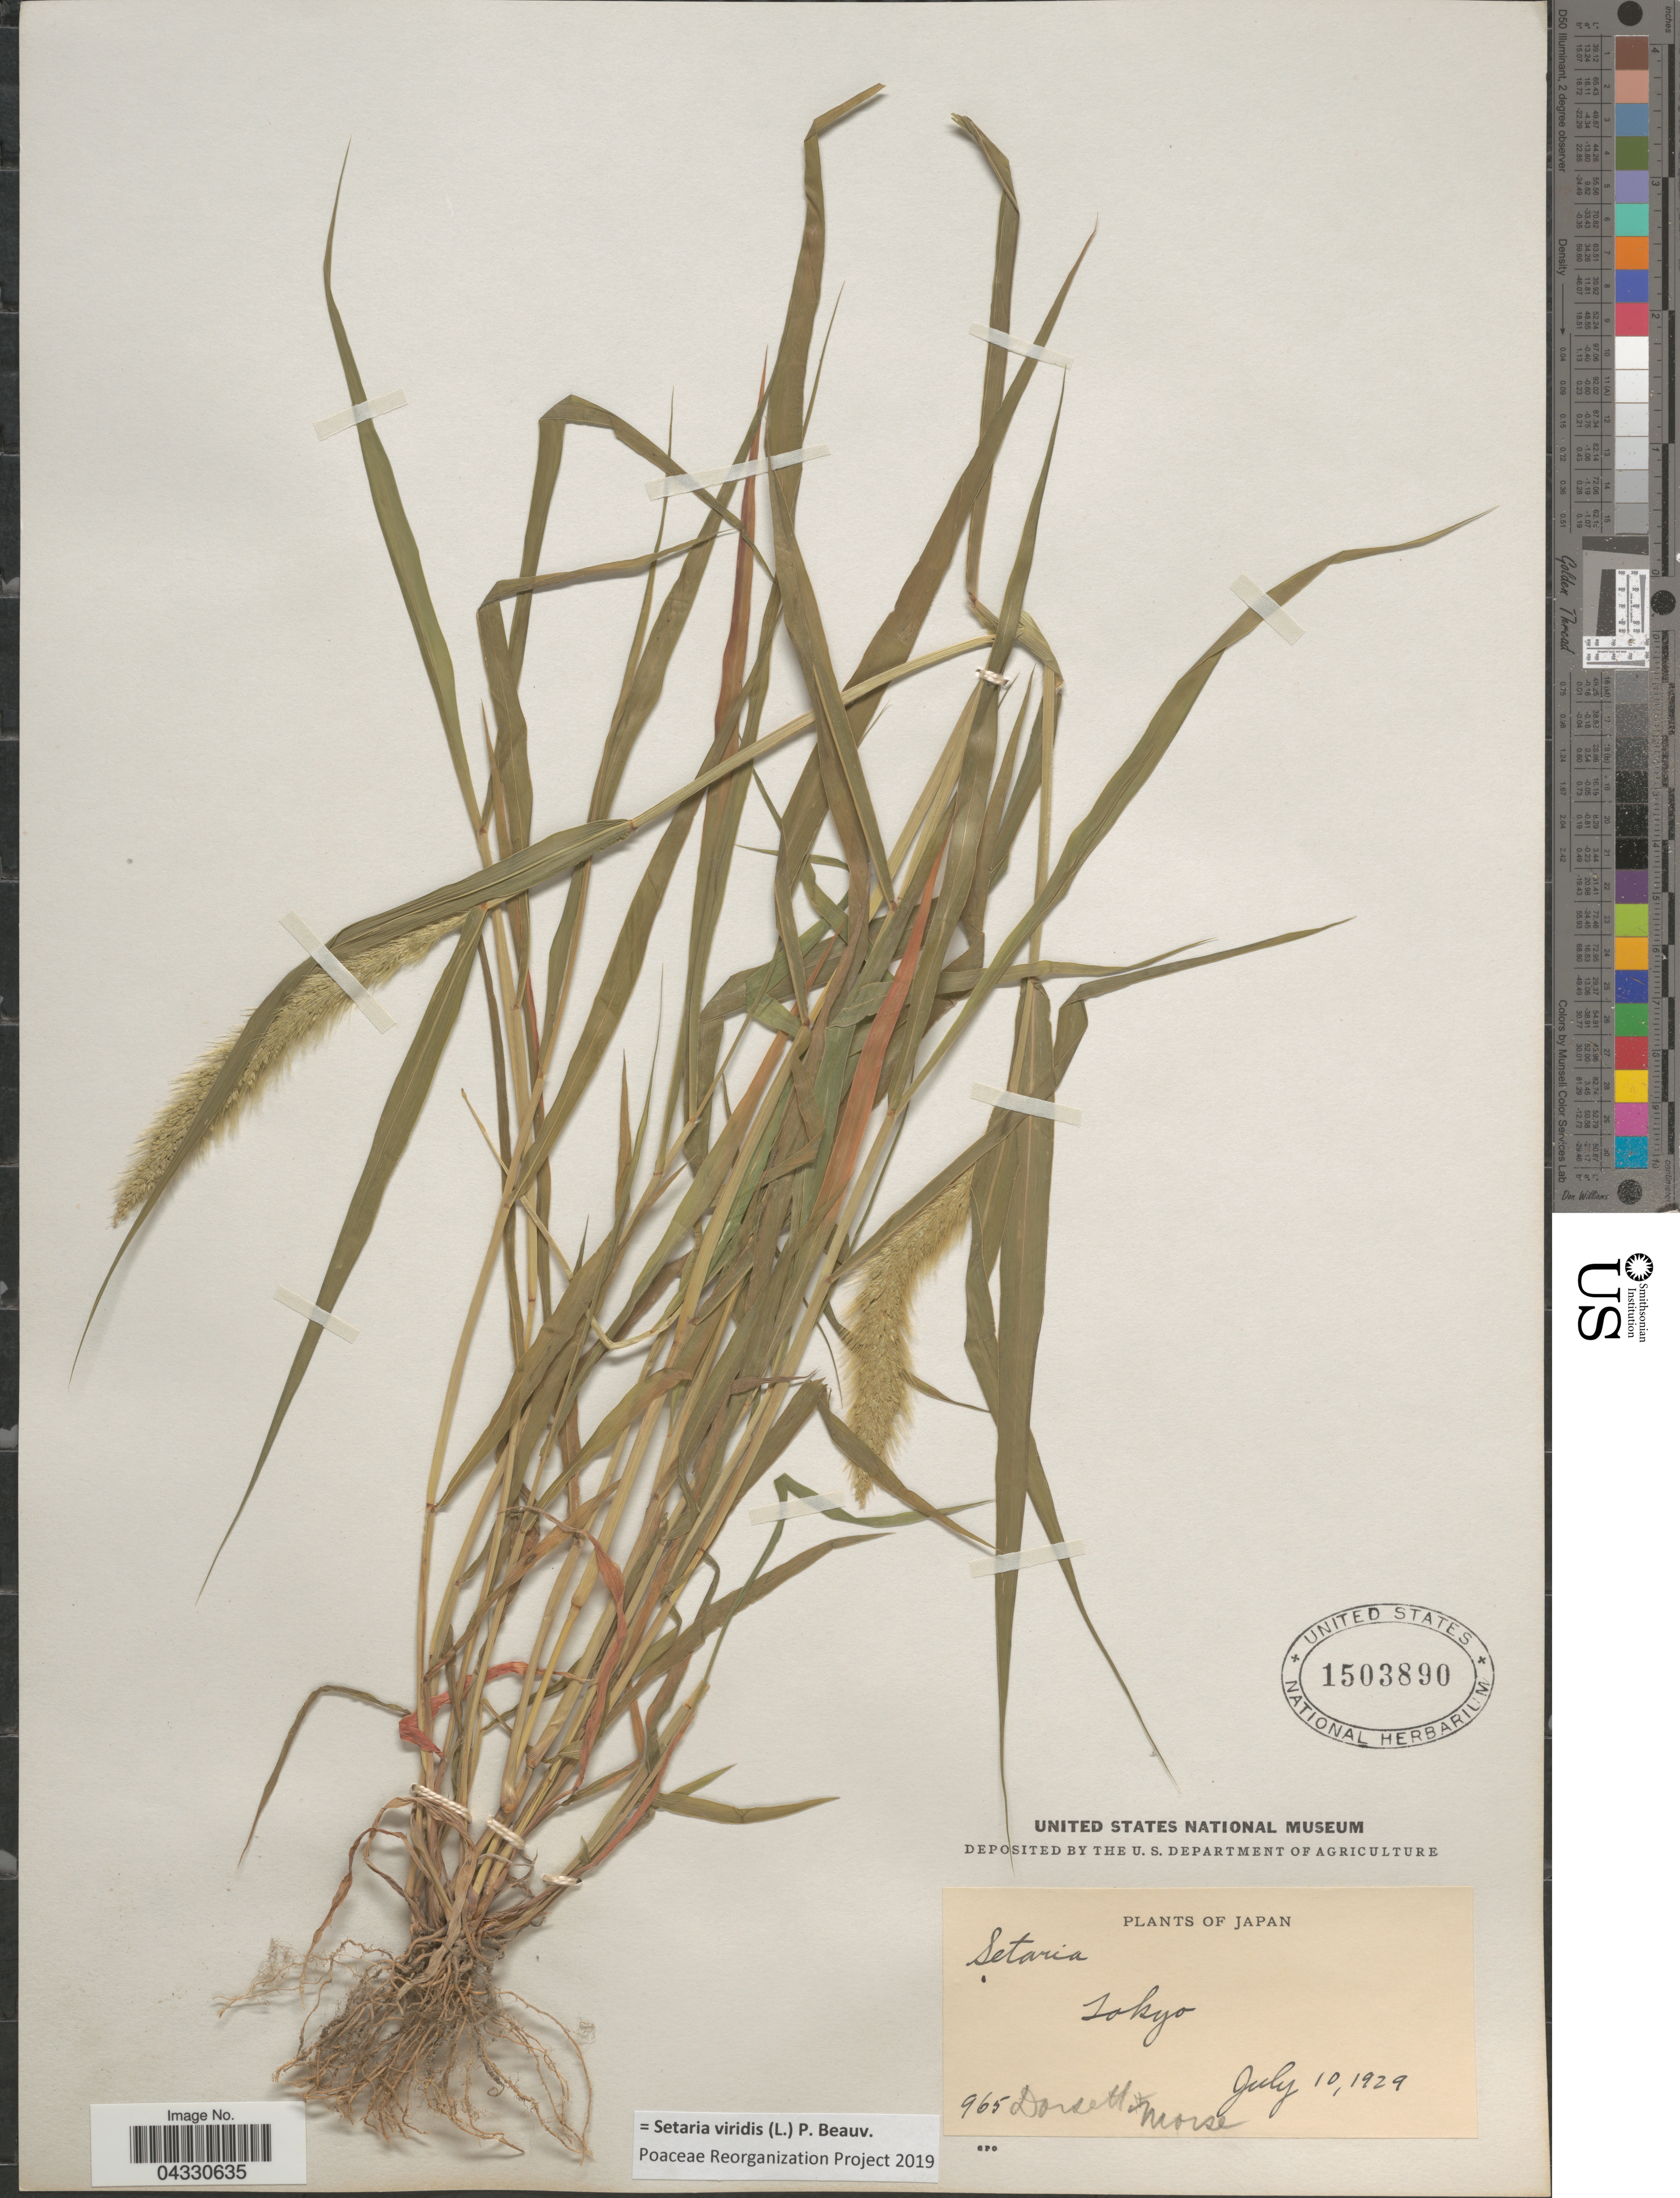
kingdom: Plantae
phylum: Tracheophyta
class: Liliopsida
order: Poales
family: Poaceae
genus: Setaria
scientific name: Setaria viridis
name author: (L.) P. Beauv.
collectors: -- Dorsett & -. Morse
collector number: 965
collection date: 1929-07-10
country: Japan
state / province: Tokyo, Federal City of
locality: Tokyo.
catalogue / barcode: US 1503890